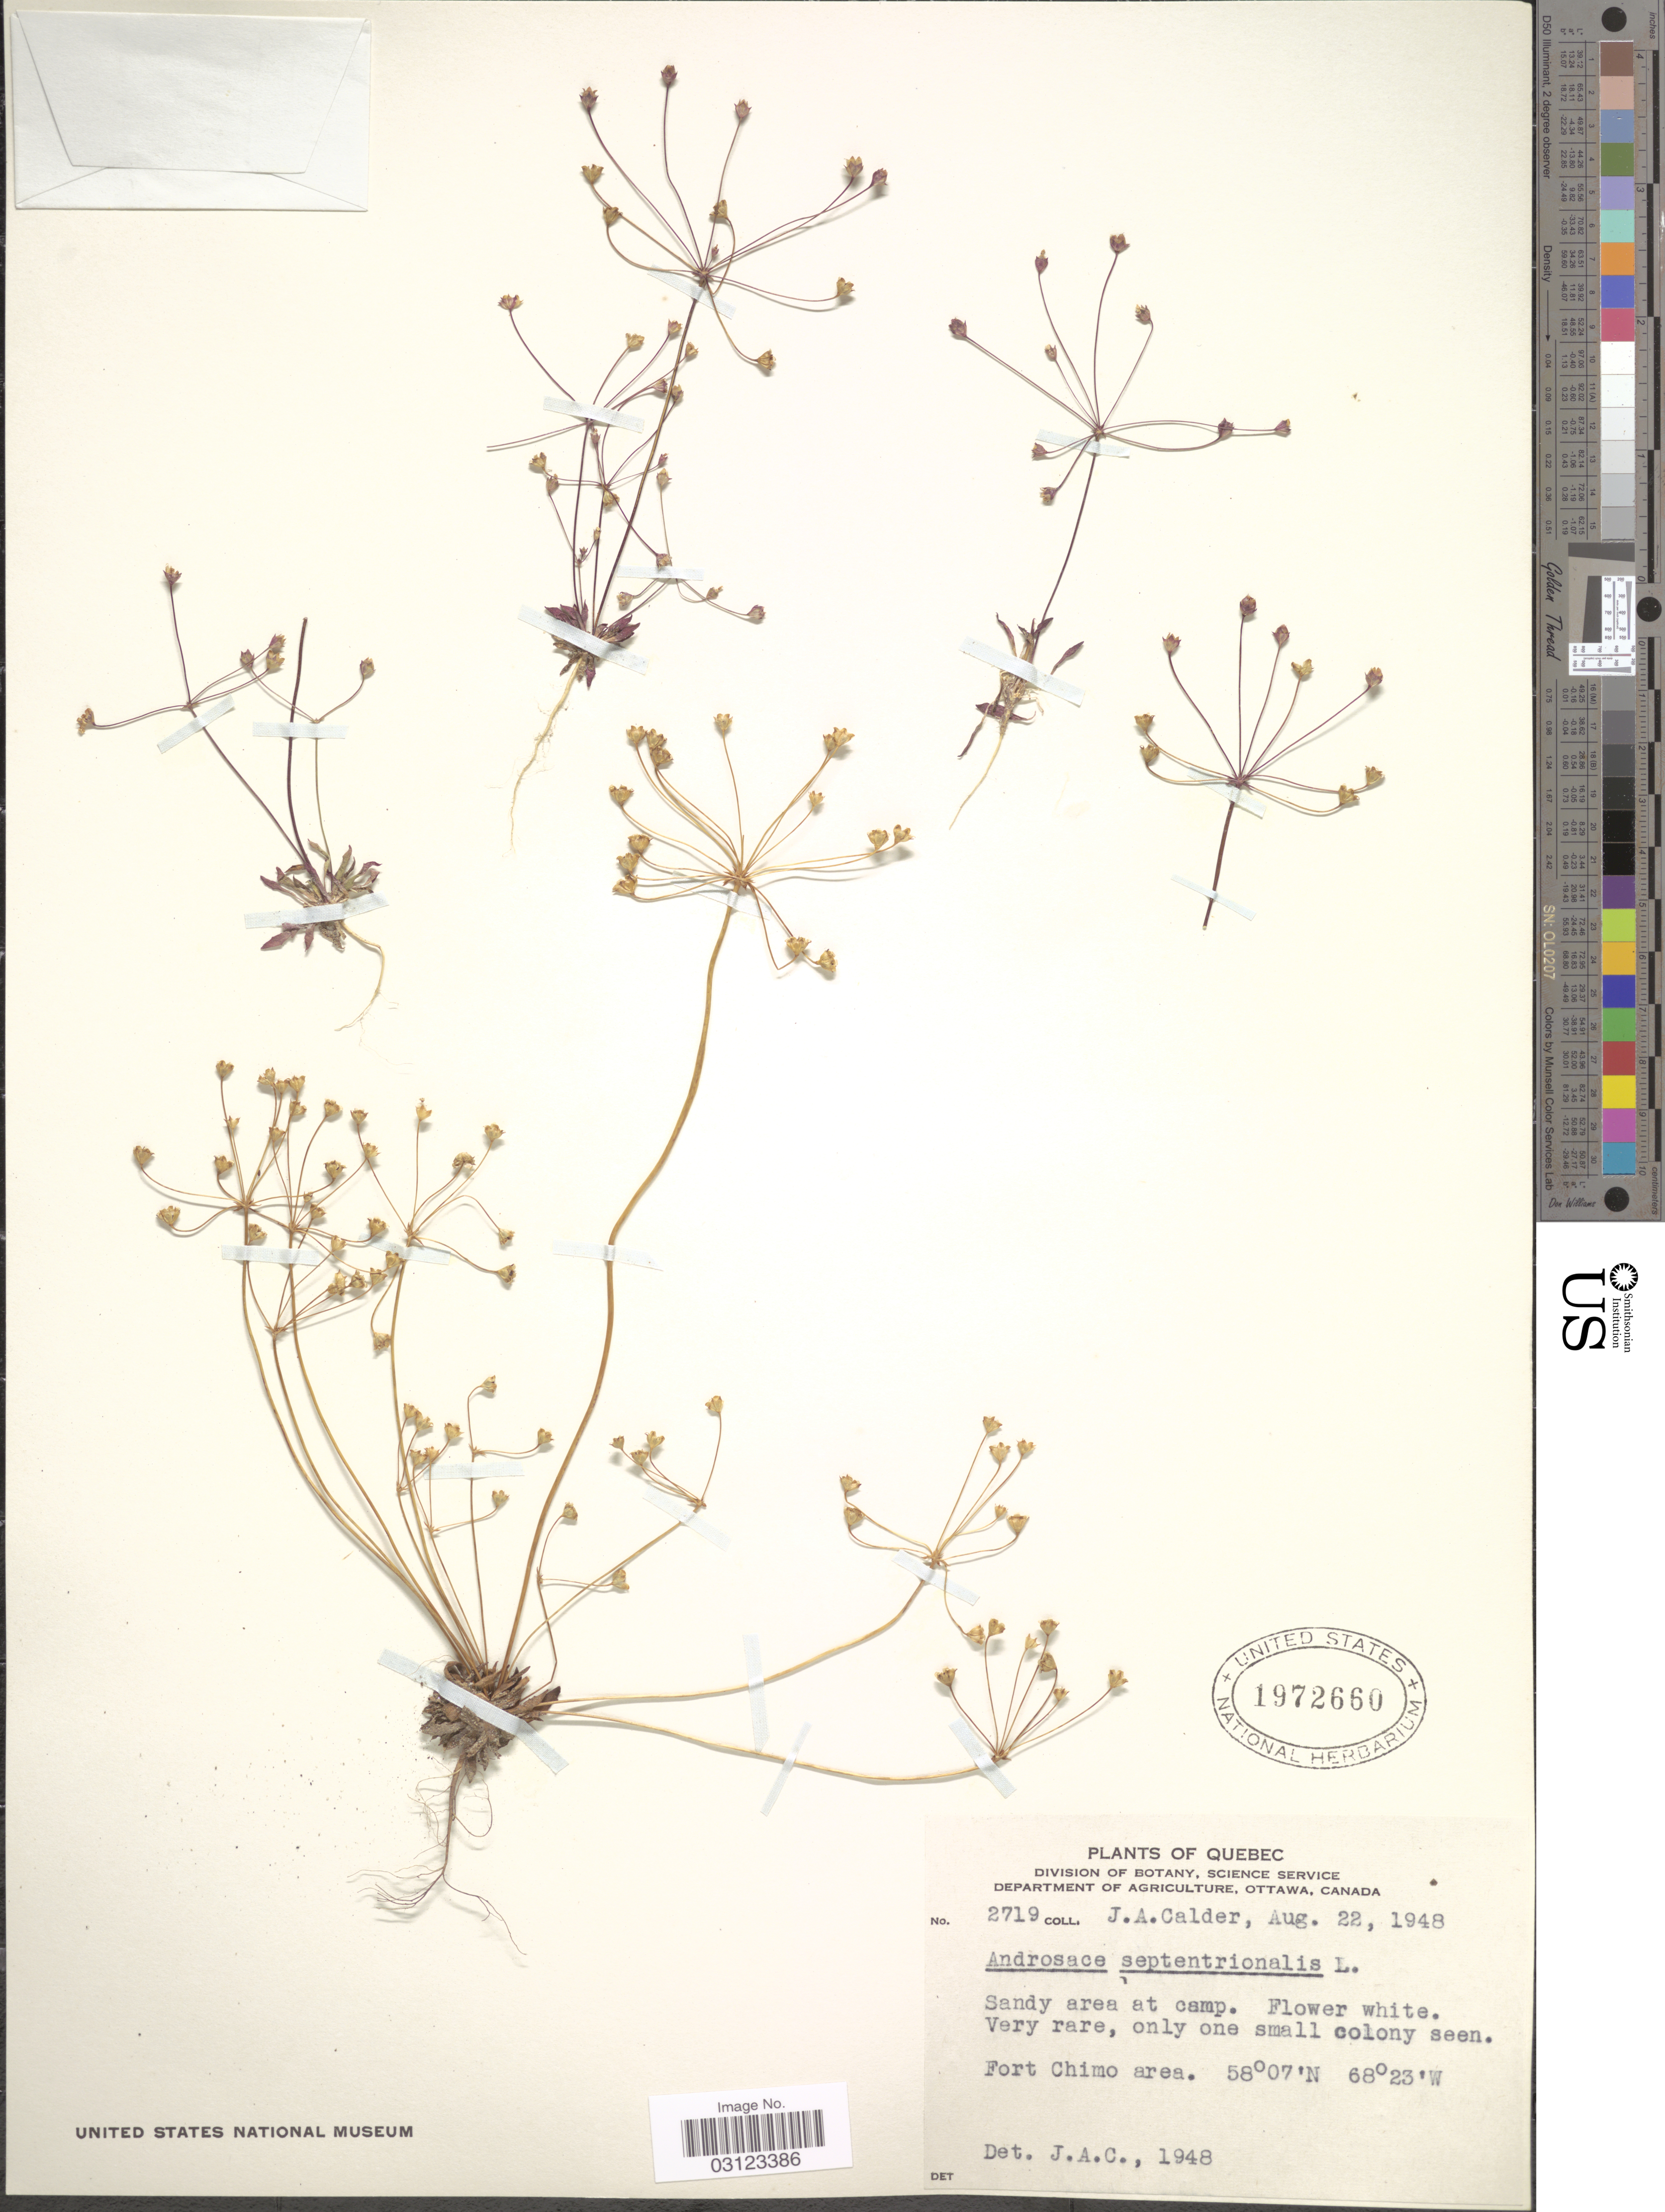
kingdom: Plantae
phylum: Tracheophyta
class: Magnoliopsida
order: Ericales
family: Primulaceae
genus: Androsace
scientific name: Androsace septentrionalis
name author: L.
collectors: J. A. Calder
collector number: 2719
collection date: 1948-08-22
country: Canada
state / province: Quebec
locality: Fort Chimo area.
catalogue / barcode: US 1972660